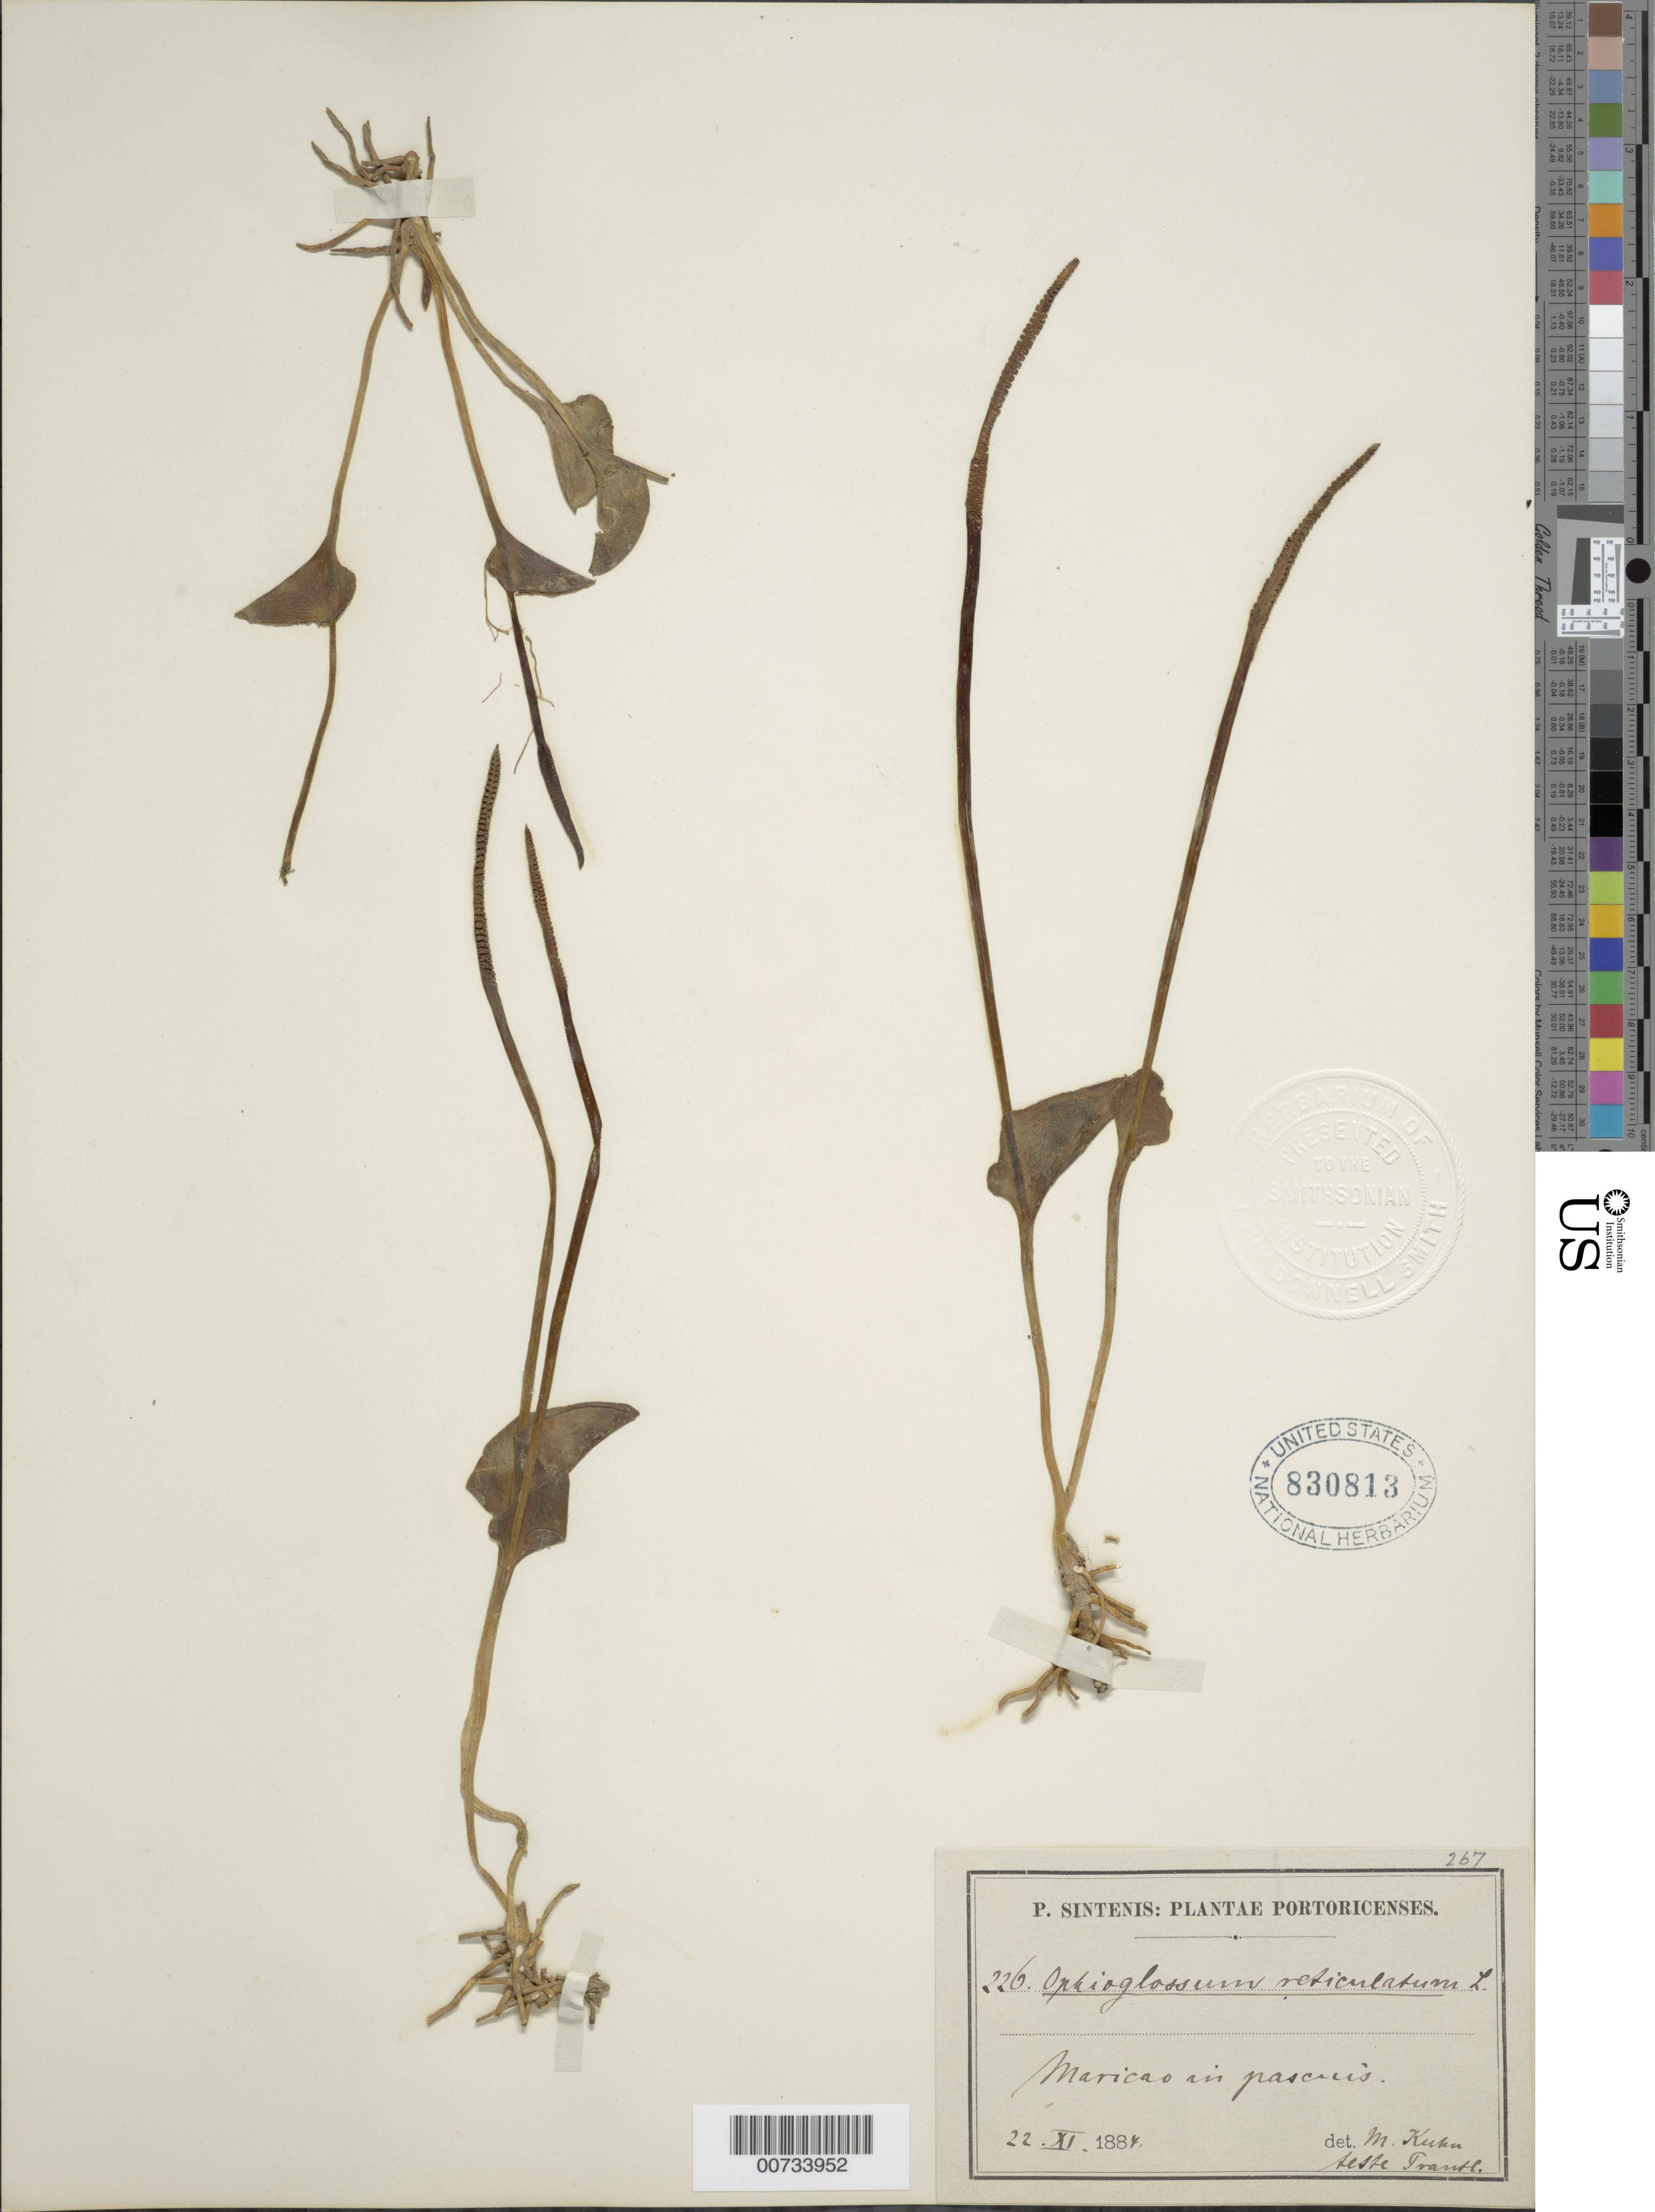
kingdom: Plantae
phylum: Tracheophyta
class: Polypodiopsida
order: Ophioglossales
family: Ophioglossaceae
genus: Ophioglossum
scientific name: Ophioglossum reticulatum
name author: L.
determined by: Kuhn, D. M.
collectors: P. Sintenis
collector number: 226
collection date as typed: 22 Nov 1884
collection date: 1884-11-22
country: Puerto Rico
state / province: Maricao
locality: Maricao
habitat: In pascuis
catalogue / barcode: US 830813